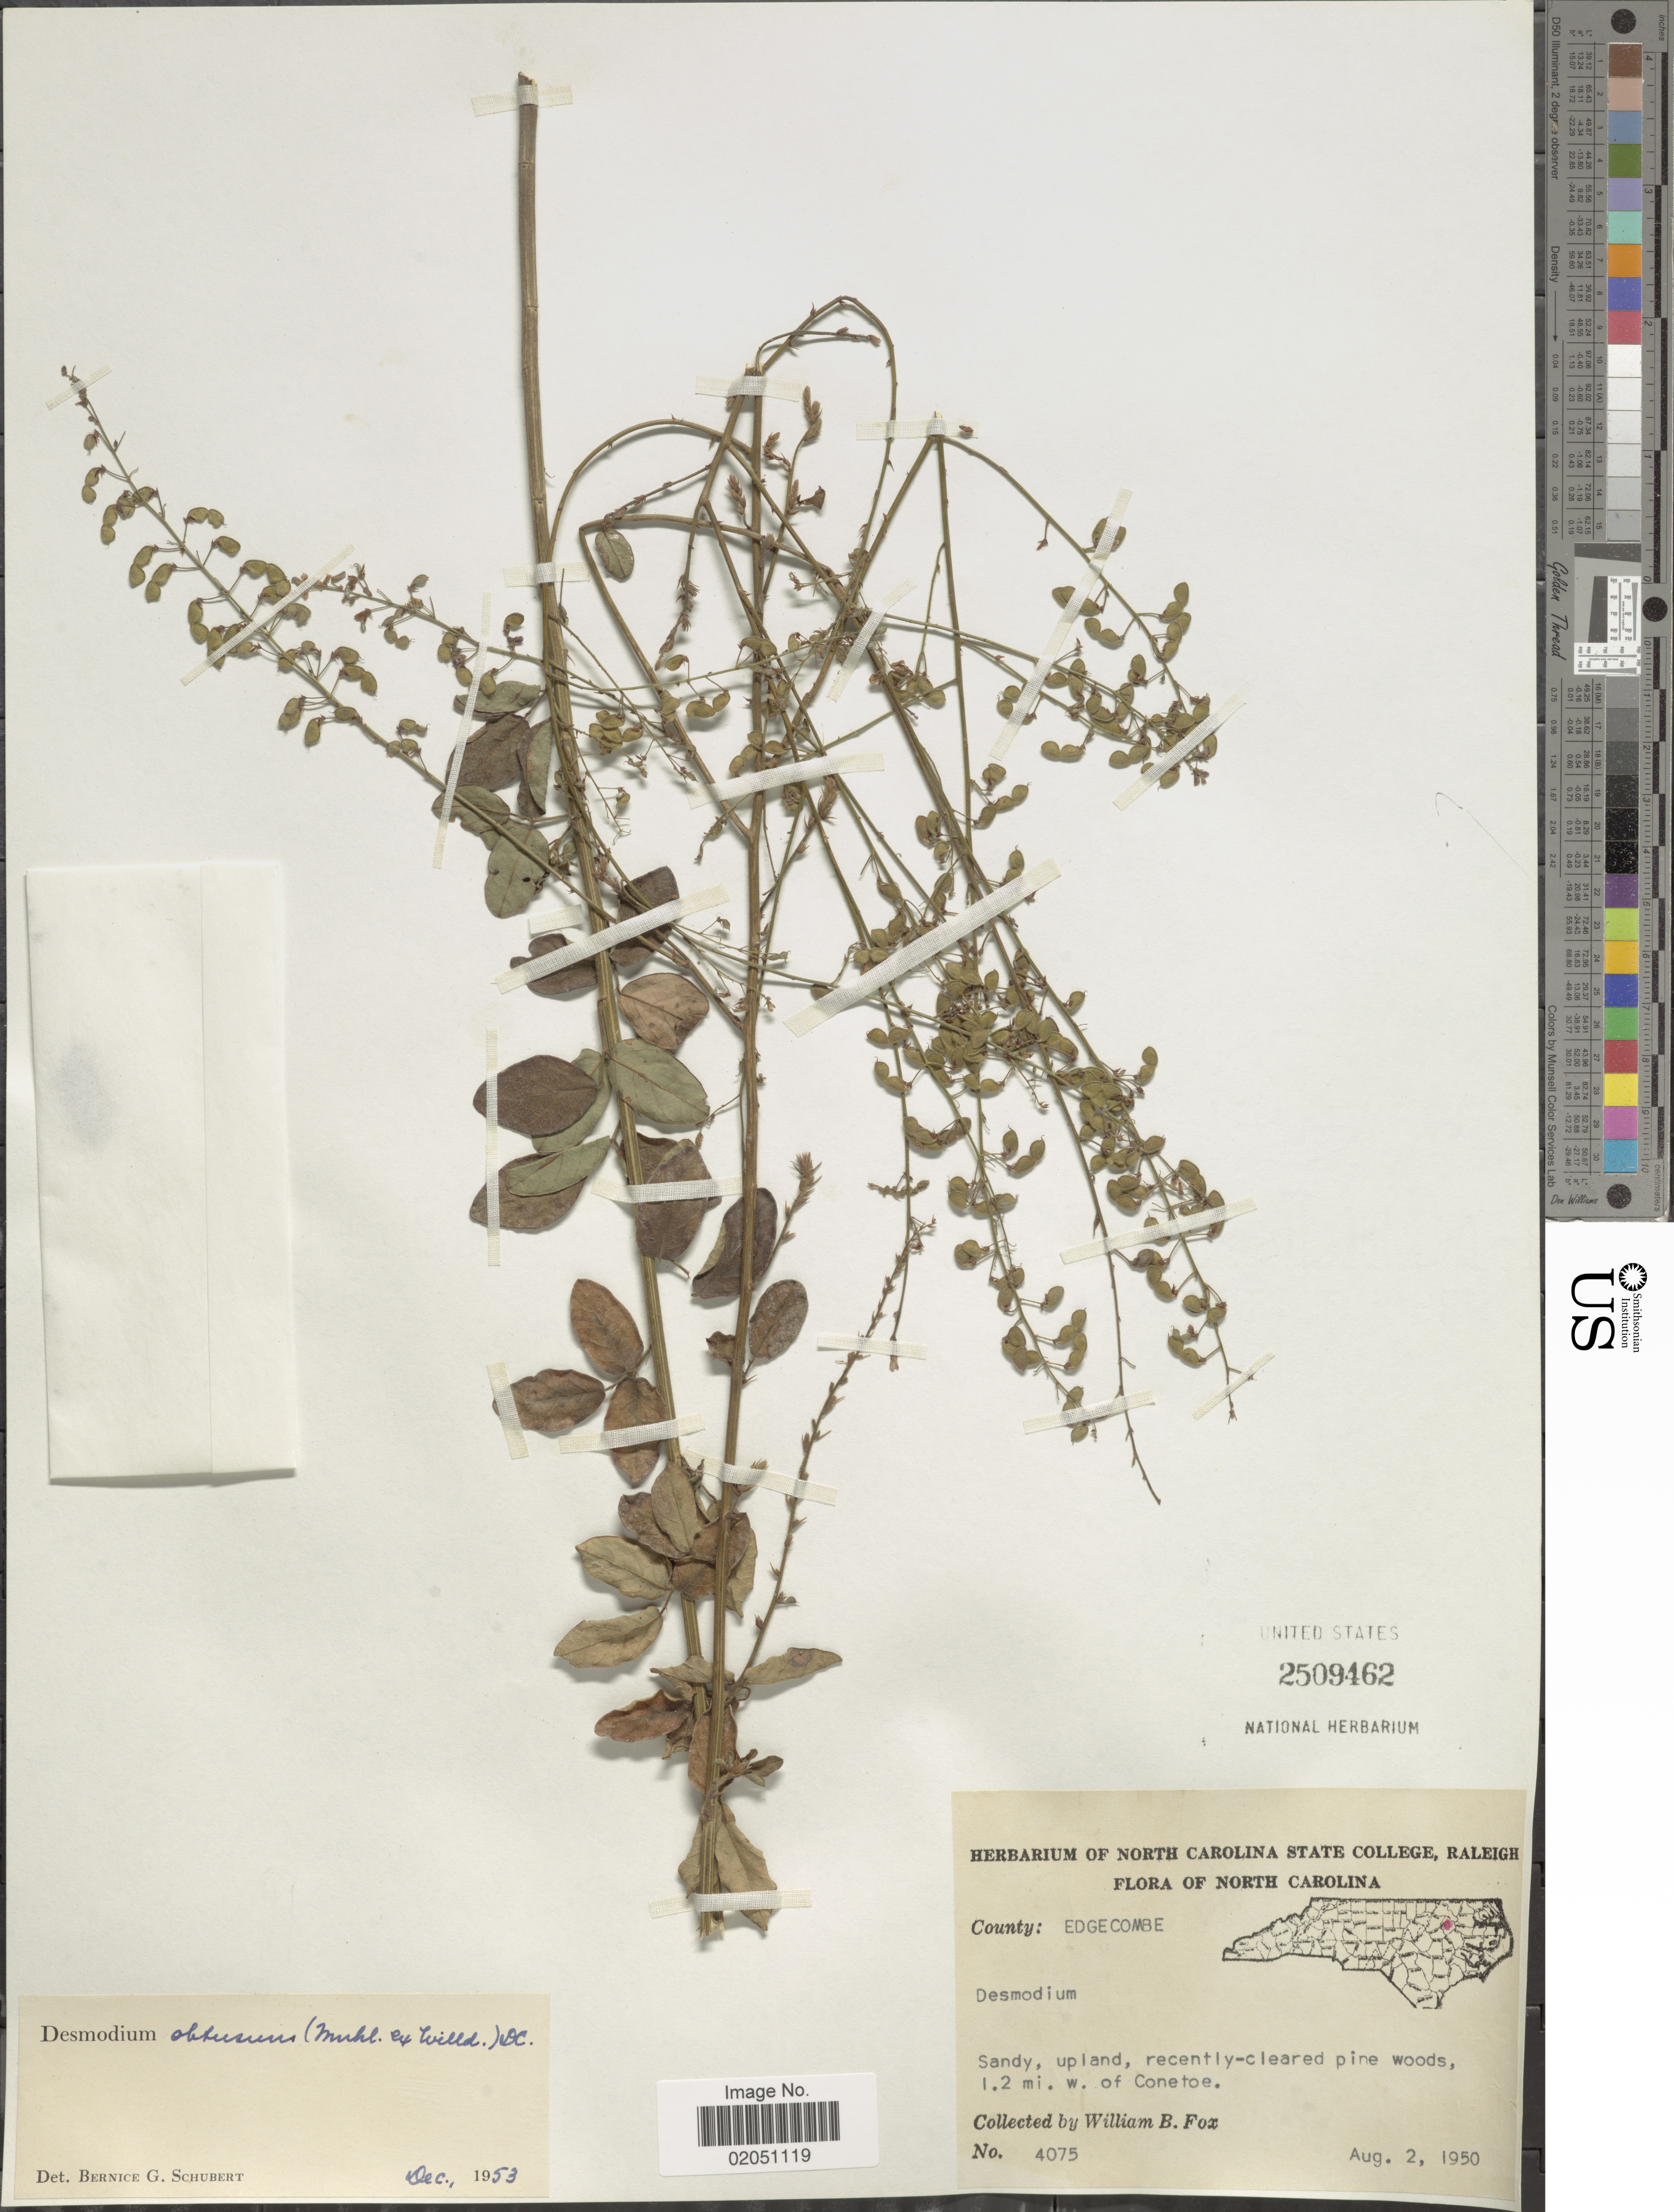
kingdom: Plantae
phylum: Tracheophyta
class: Magnoliopsida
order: Fabales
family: Fabaceae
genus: Desmodium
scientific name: Desmodium obtusum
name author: (Muhl. ex Willd.) DC.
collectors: W. B. Fox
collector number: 4075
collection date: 1950-08-02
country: United States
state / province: North Carolina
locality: County: Edgecombe, Sandy, uplan, recently-cleared pine woods, 1.2 mi w of Conetoe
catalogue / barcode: US 2509462